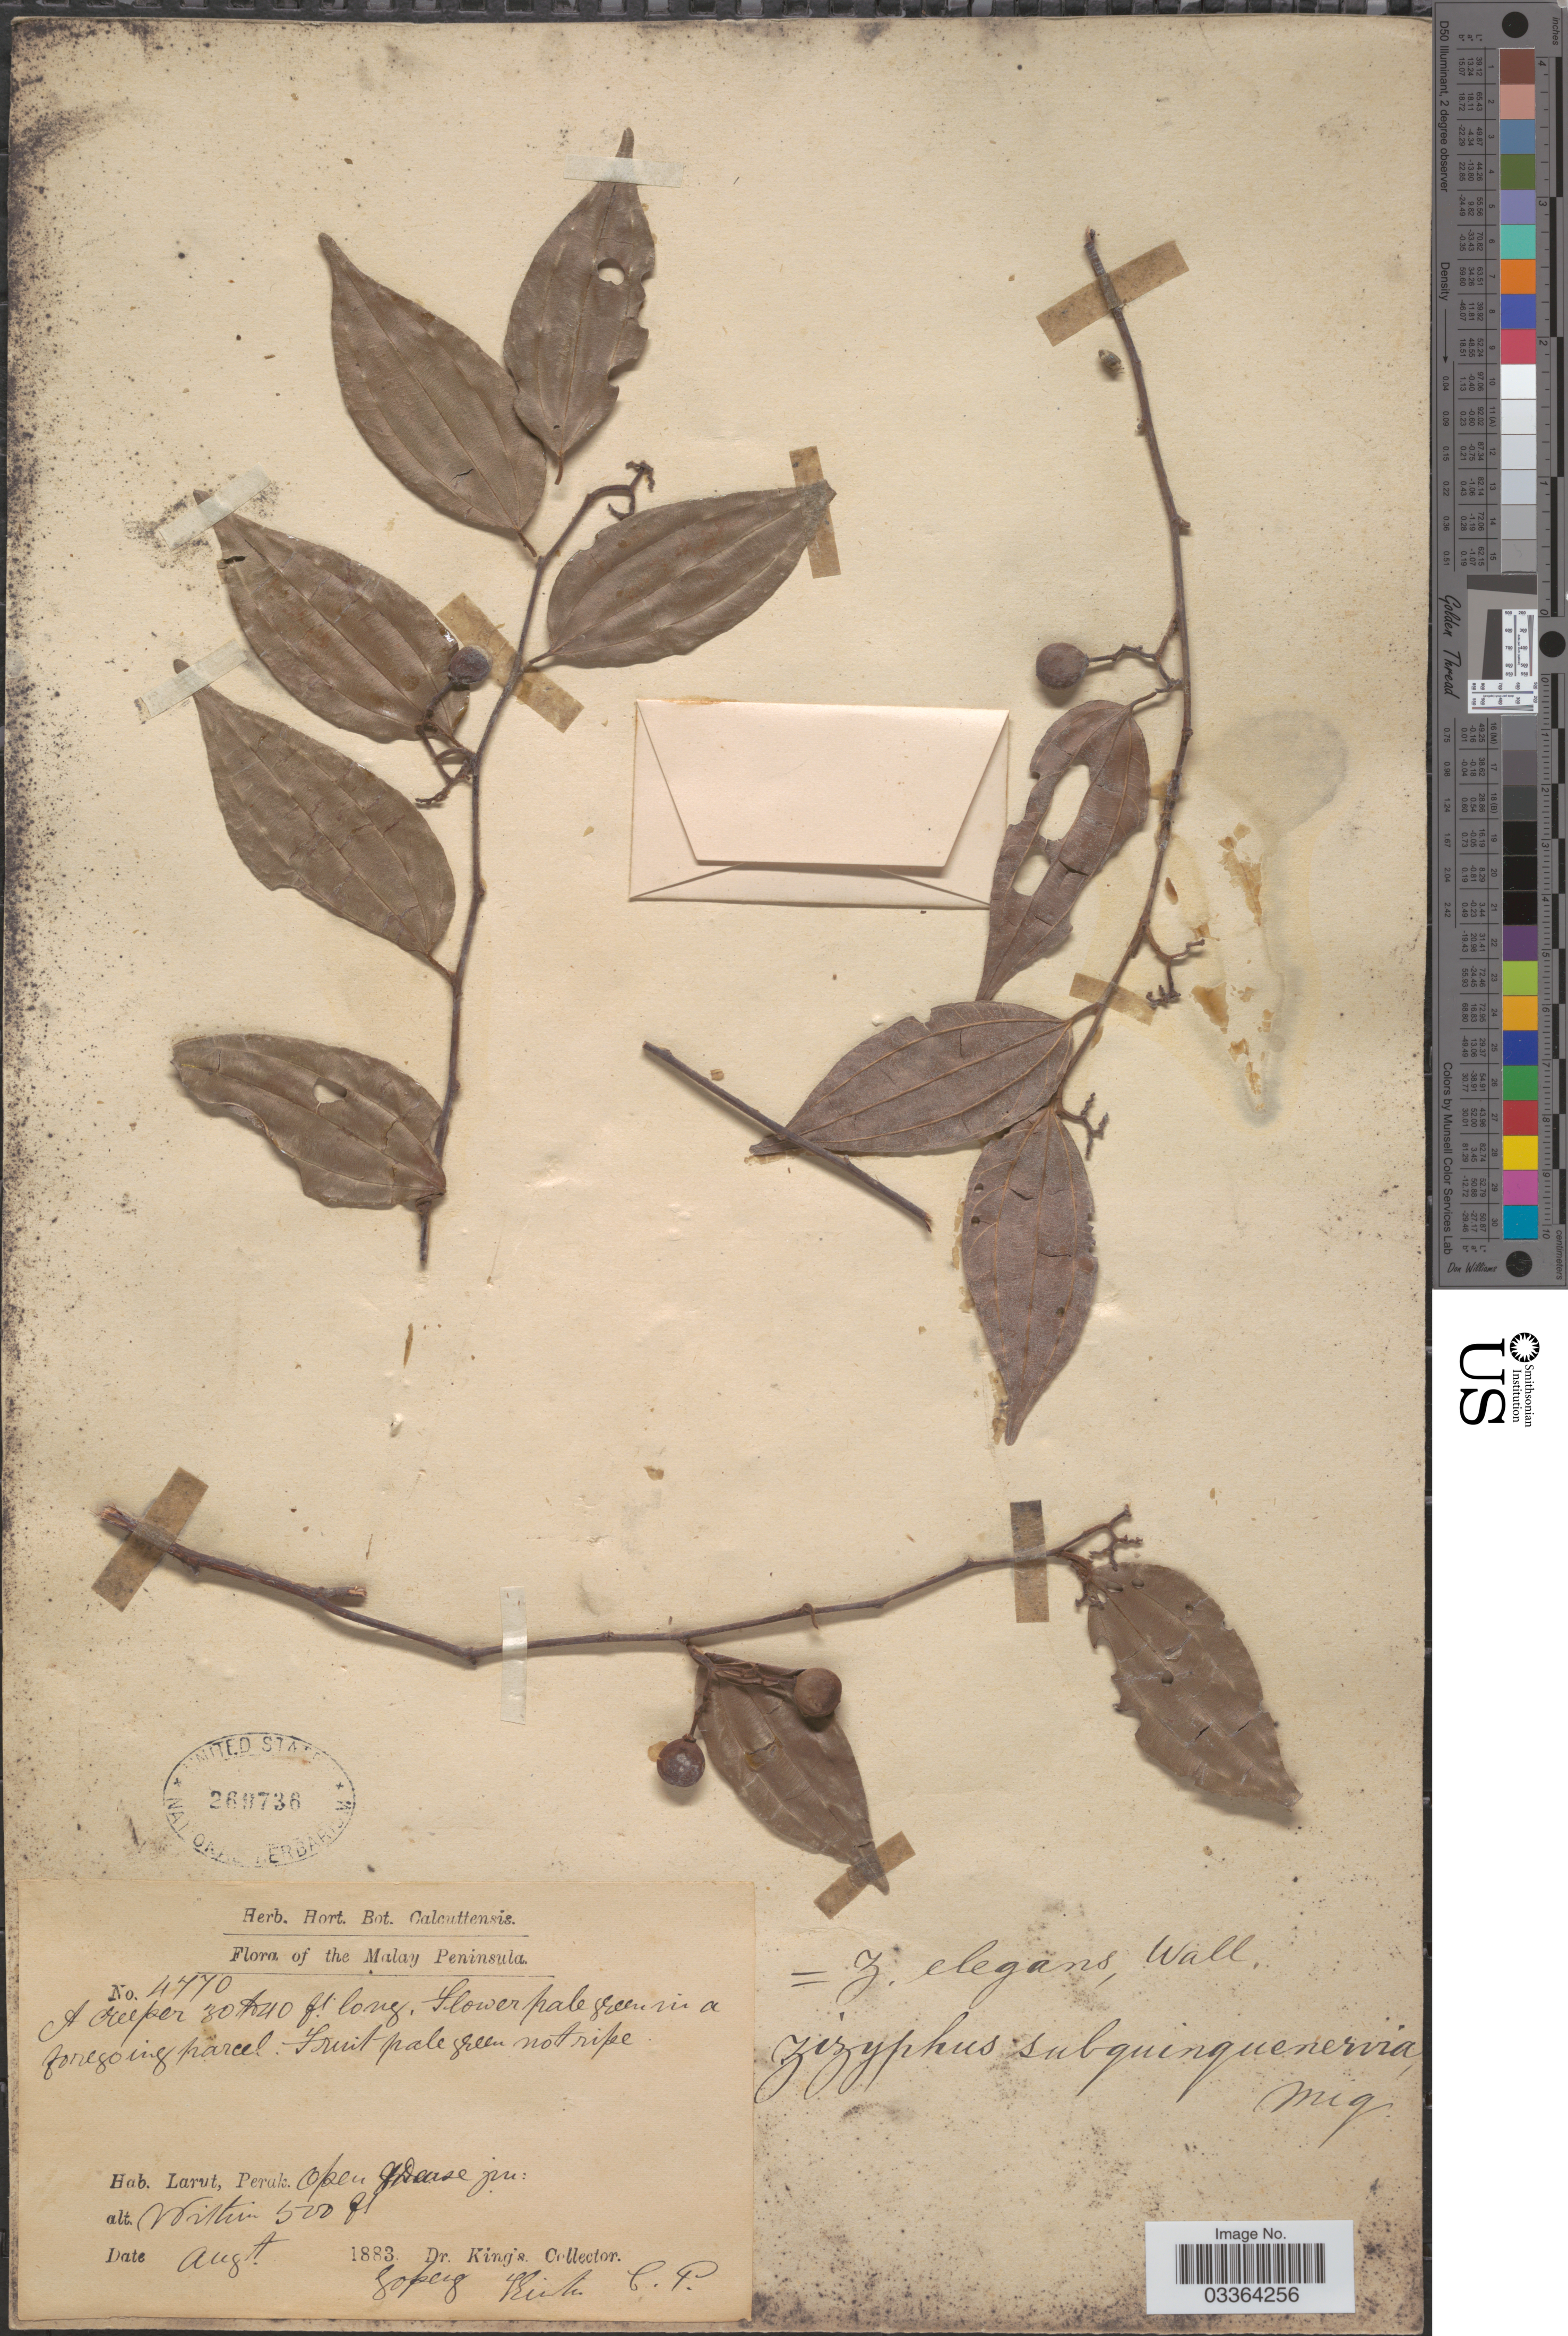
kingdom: Plantae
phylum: Tracheophyta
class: Magnoliopsida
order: Rosales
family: Rhamnaceae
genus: Ziziphus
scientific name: Ziziphus elegans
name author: Wall.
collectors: Dr. King's collector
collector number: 4770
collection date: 1883-08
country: Malaysia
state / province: Perak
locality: Malay Peninsula, Larut.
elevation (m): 152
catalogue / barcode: US 269736